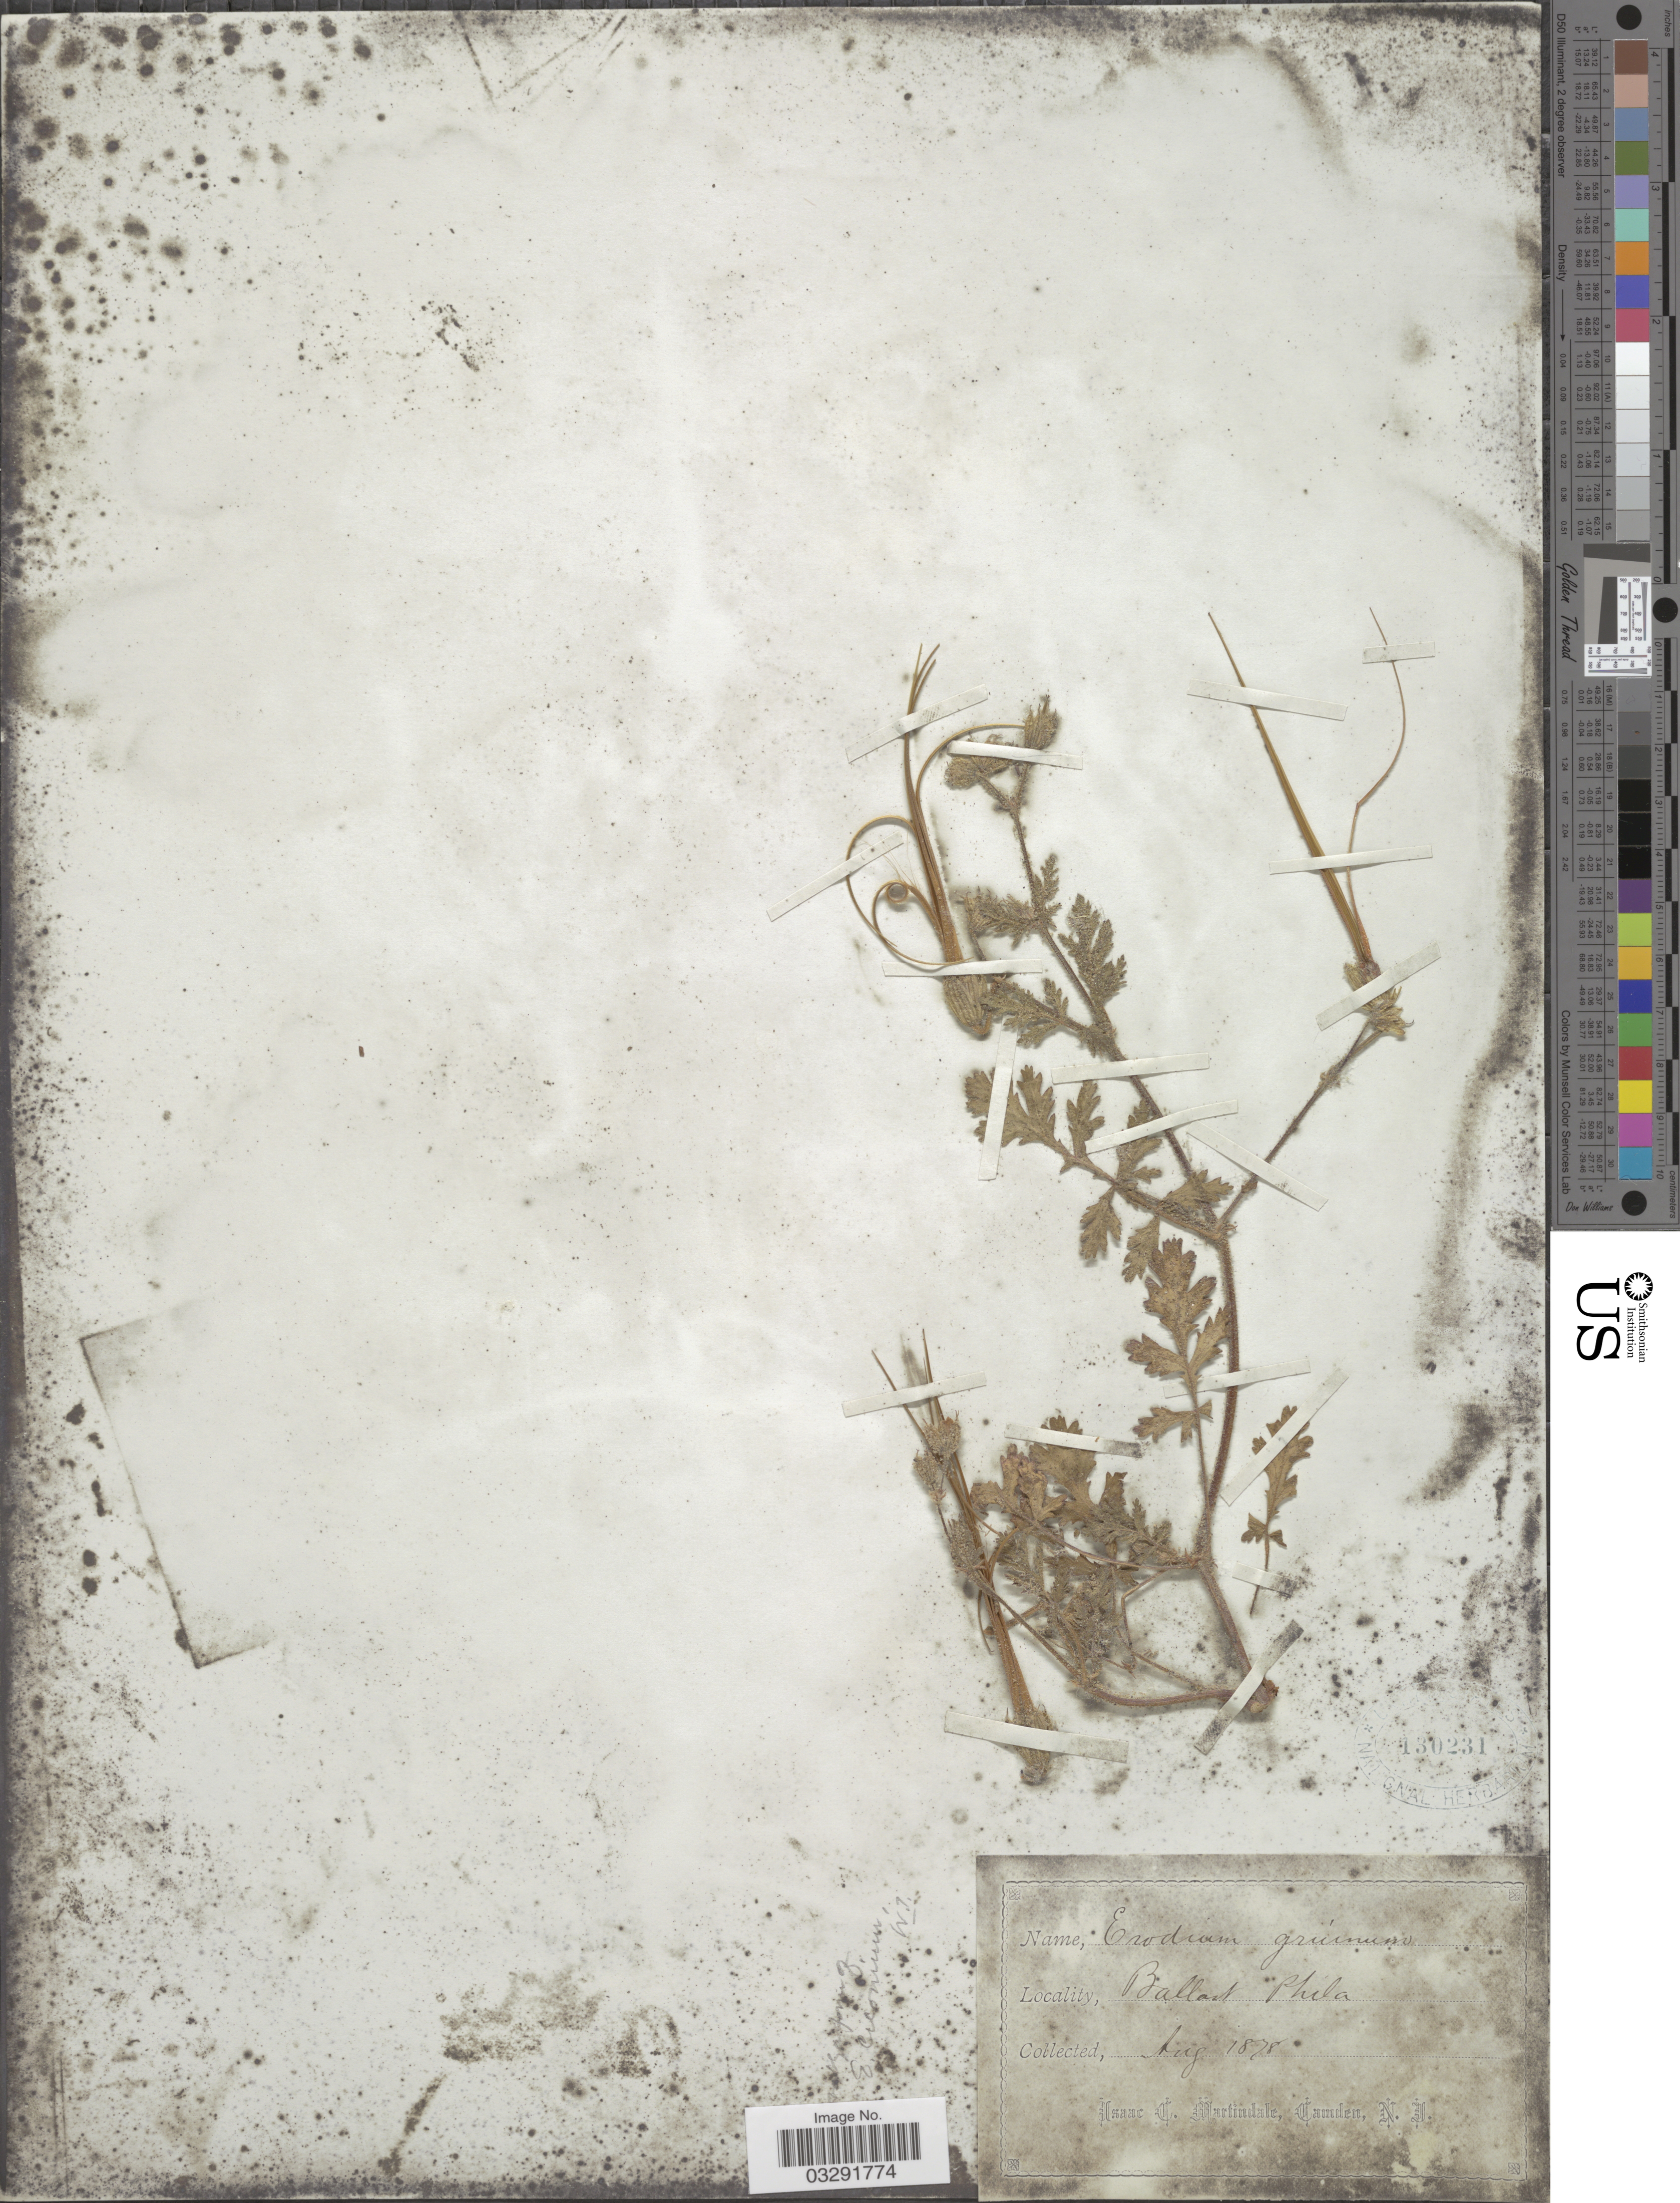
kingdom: Plantae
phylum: Tracheophyta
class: Magnoliopsida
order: Geraniales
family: Geraniaceae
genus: Erodium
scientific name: Erodium ciconium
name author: (L.) L'Hér.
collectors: I. C. Martindale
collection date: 1878-08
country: United States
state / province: Pennsylvania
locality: Ballast Phila.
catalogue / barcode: US 130231